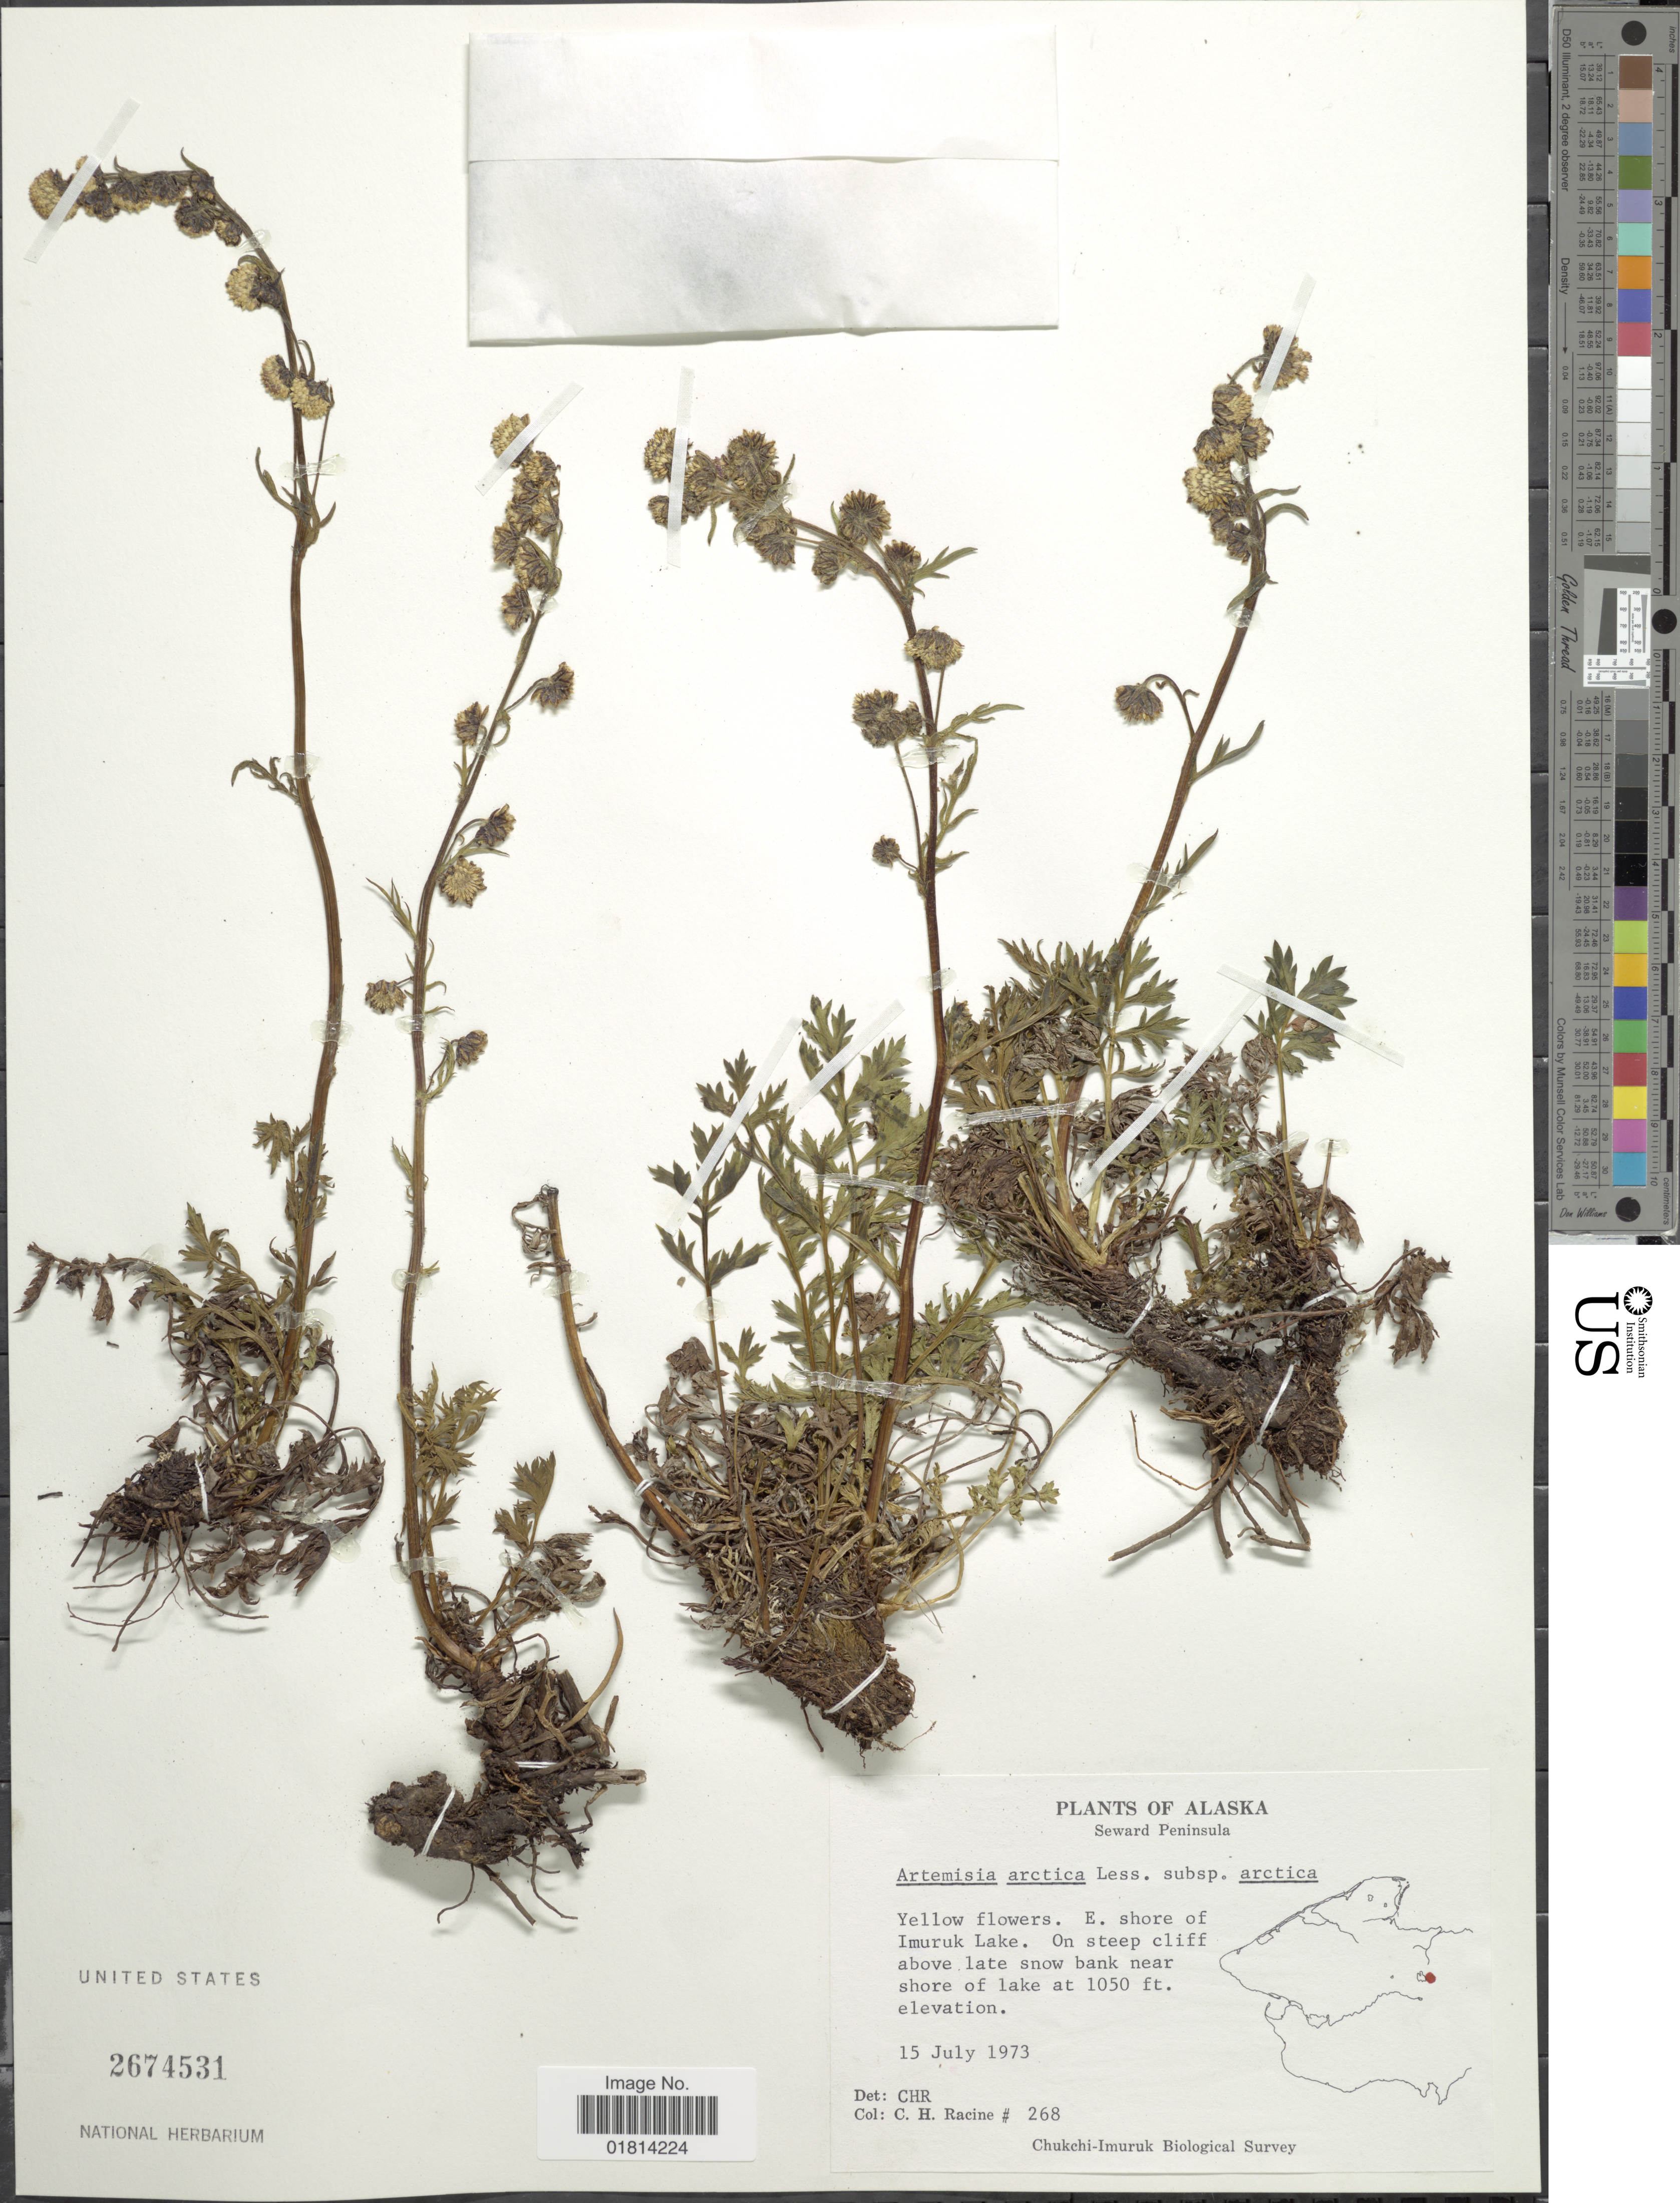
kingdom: Plantae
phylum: Tracheophyta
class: Magnoliopsida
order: Asterales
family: Asteraceae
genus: Artemisia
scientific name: Artemisia arctica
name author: Less.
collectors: C. Racine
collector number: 268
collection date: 1973-07-15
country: United States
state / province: Alaska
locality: Seward Peninsula. E. shore of Imuruk Lake. On steep cliff above late snow bank near shore of lake.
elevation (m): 320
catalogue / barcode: US 2674531